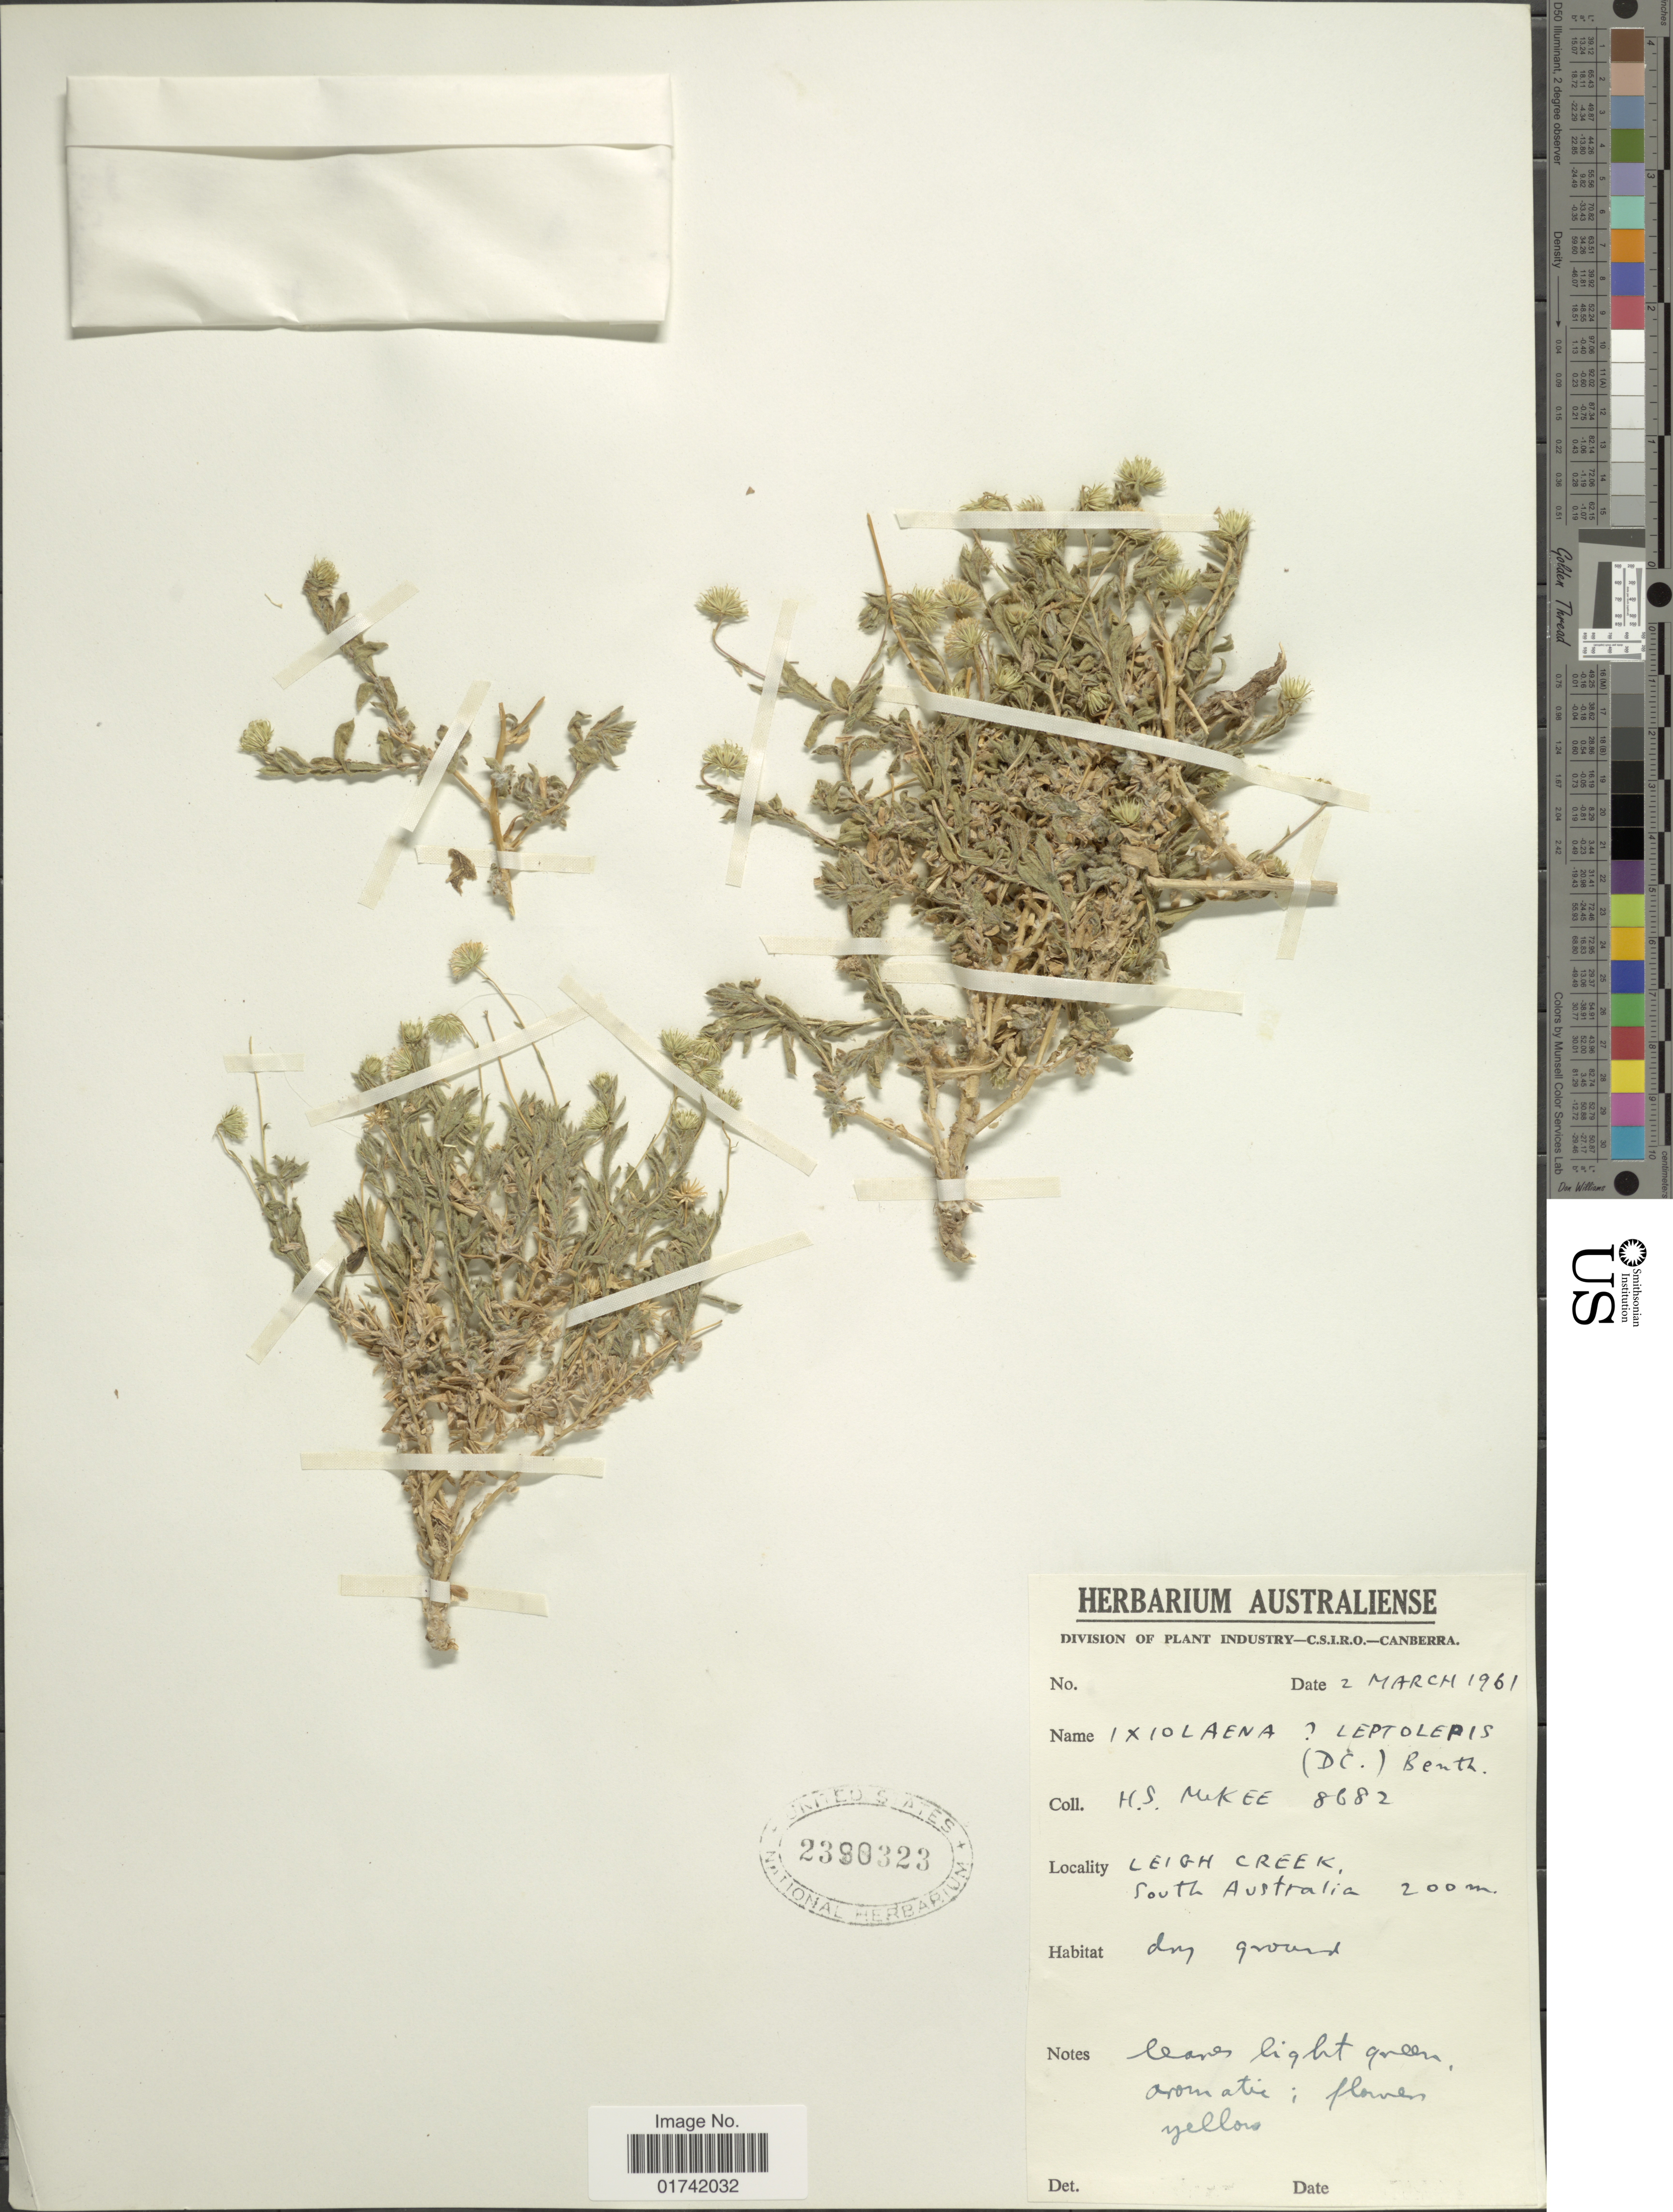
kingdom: Plantae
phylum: Tracheophyta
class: Magnoliopsida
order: Asterales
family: Asteraceae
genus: Ixiolaena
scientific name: Ixiolaena leptolepis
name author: (DC.) Benth.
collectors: H. S. McKee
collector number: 8682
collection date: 1961-03-02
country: Australia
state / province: South Australia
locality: Leigh Creek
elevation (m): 200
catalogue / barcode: US 2390323